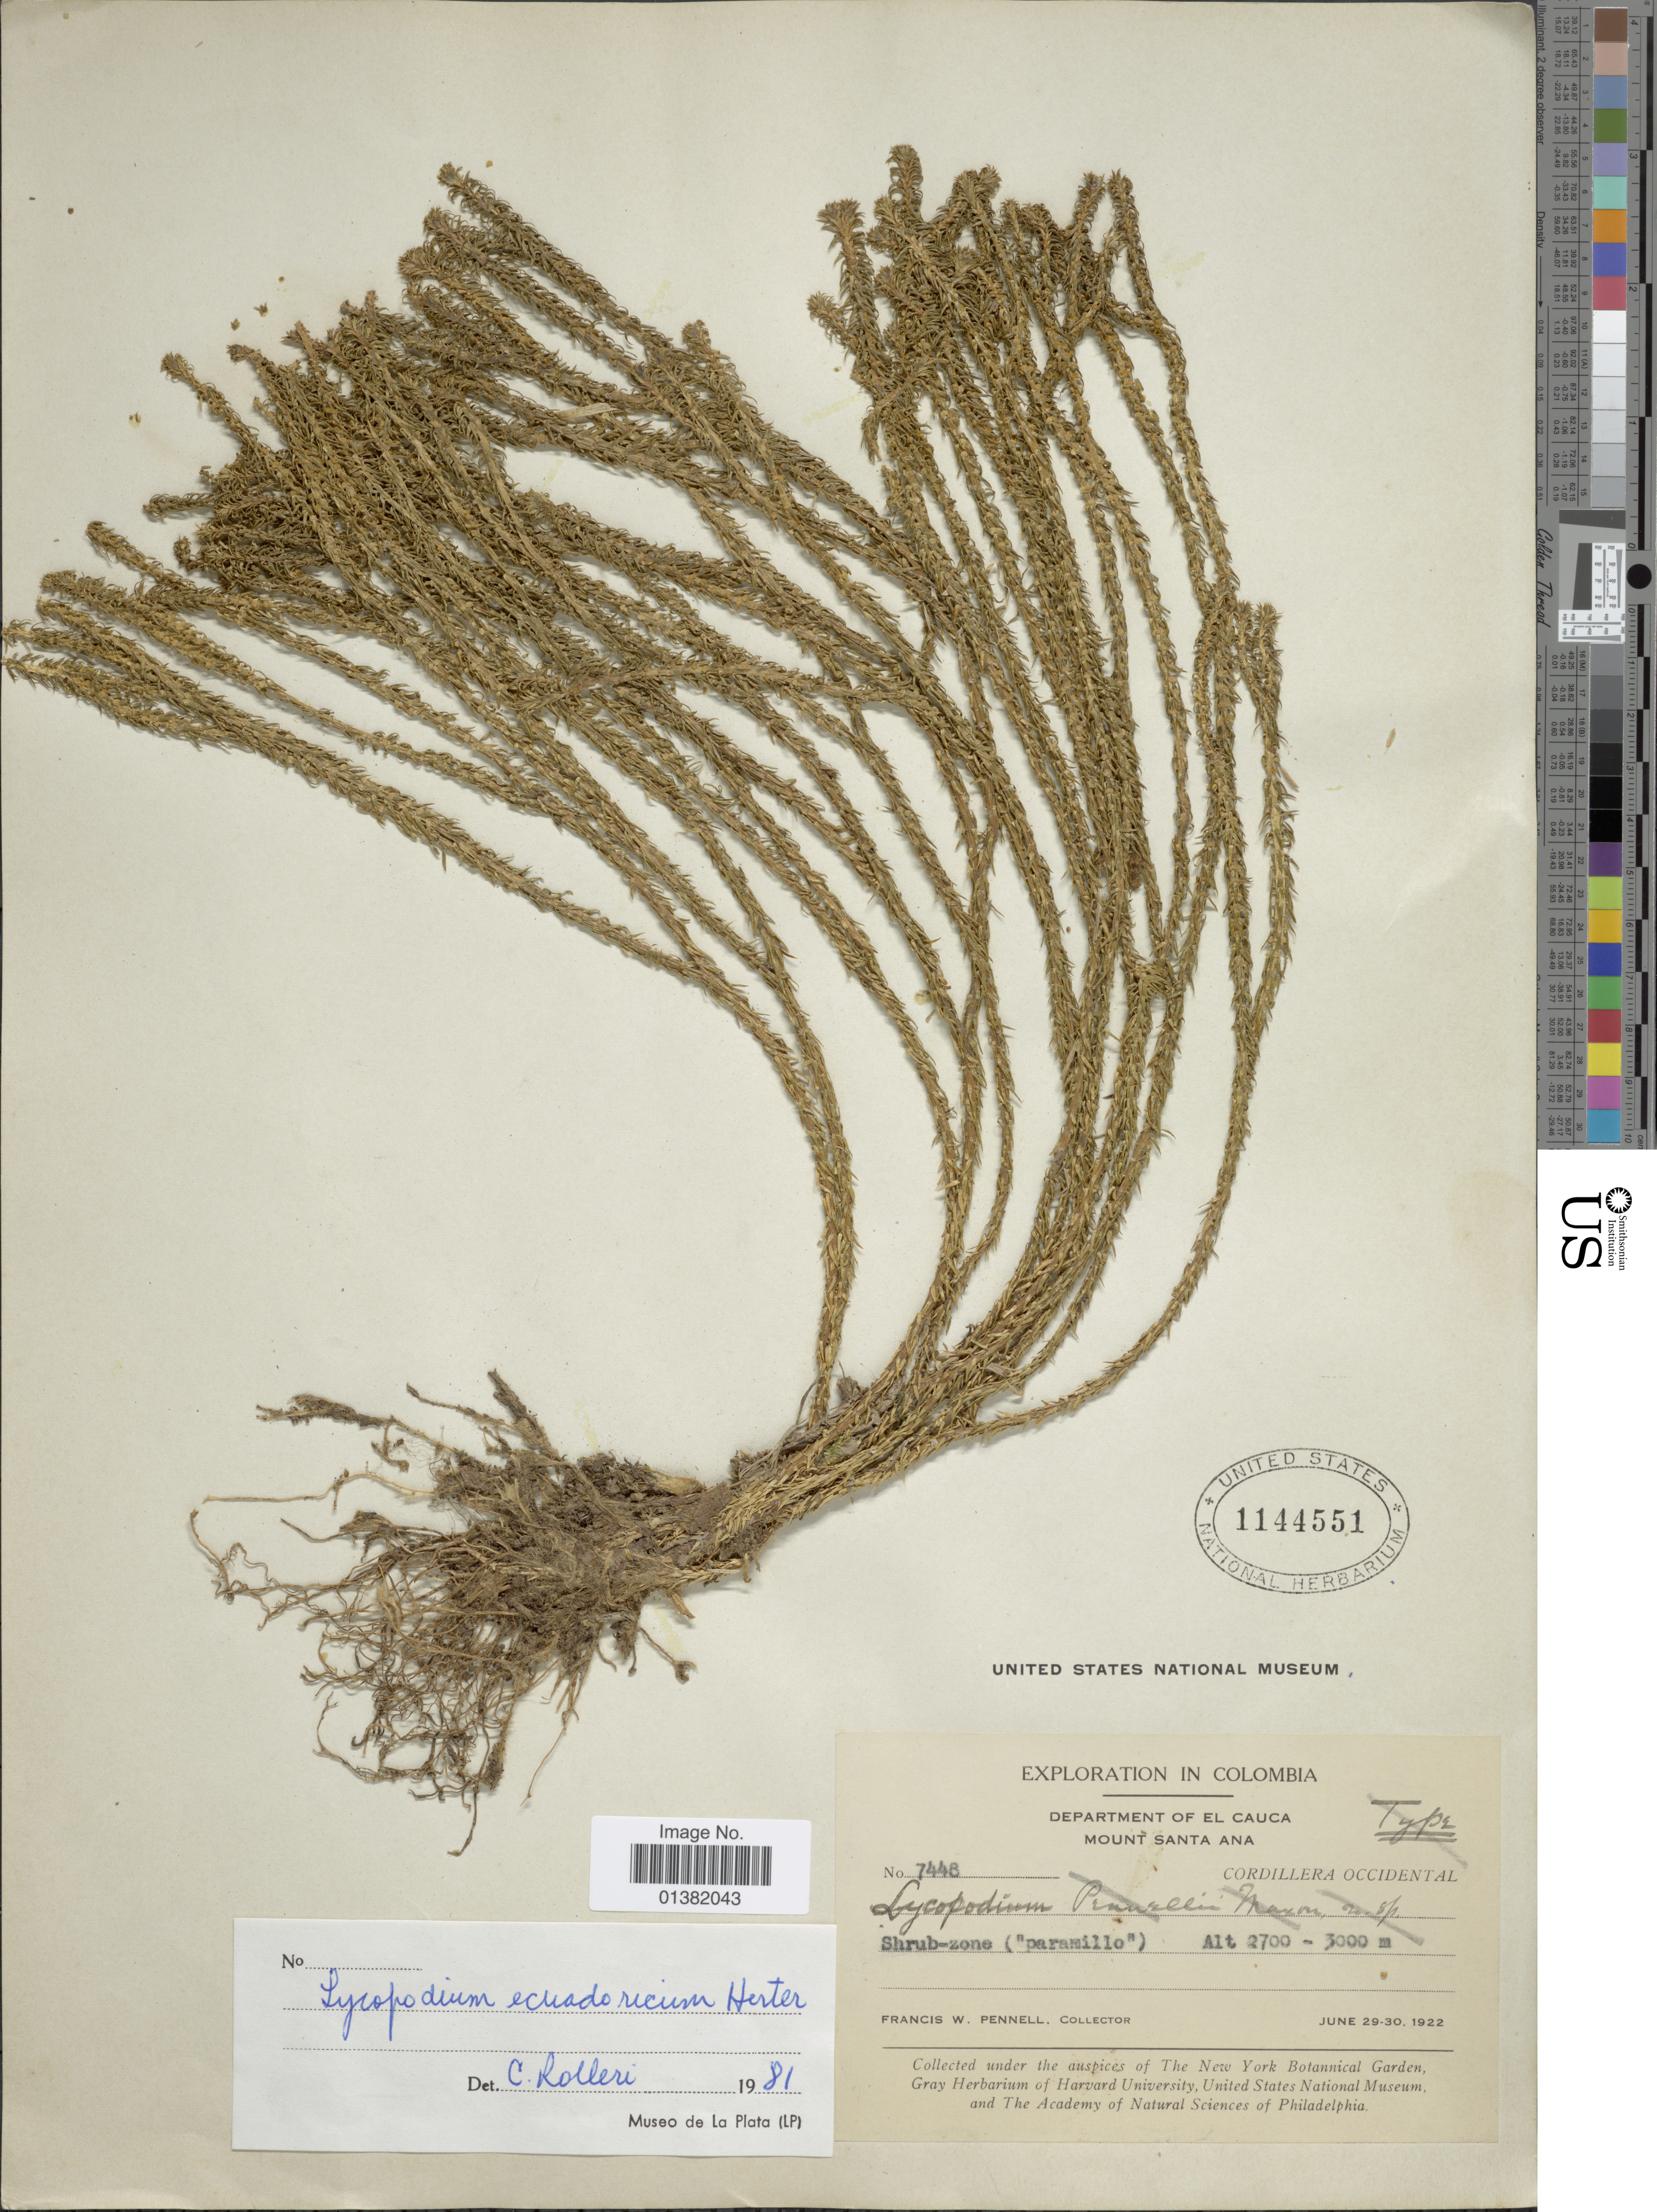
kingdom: Plantae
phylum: Tracheophyta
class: Lycopodiopsida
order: Lycopodiales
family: Lycopodiaceae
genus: Phlegmariurus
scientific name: Phlegmariurus eversus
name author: (Poir.) B. Øllg.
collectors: F. W. Pennell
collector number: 7448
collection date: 1922-06-29/1922-06-30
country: Colombia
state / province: Cauca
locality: Mount Santa Ana, Cordillera Occidental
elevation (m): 2700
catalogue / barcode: US 1144551